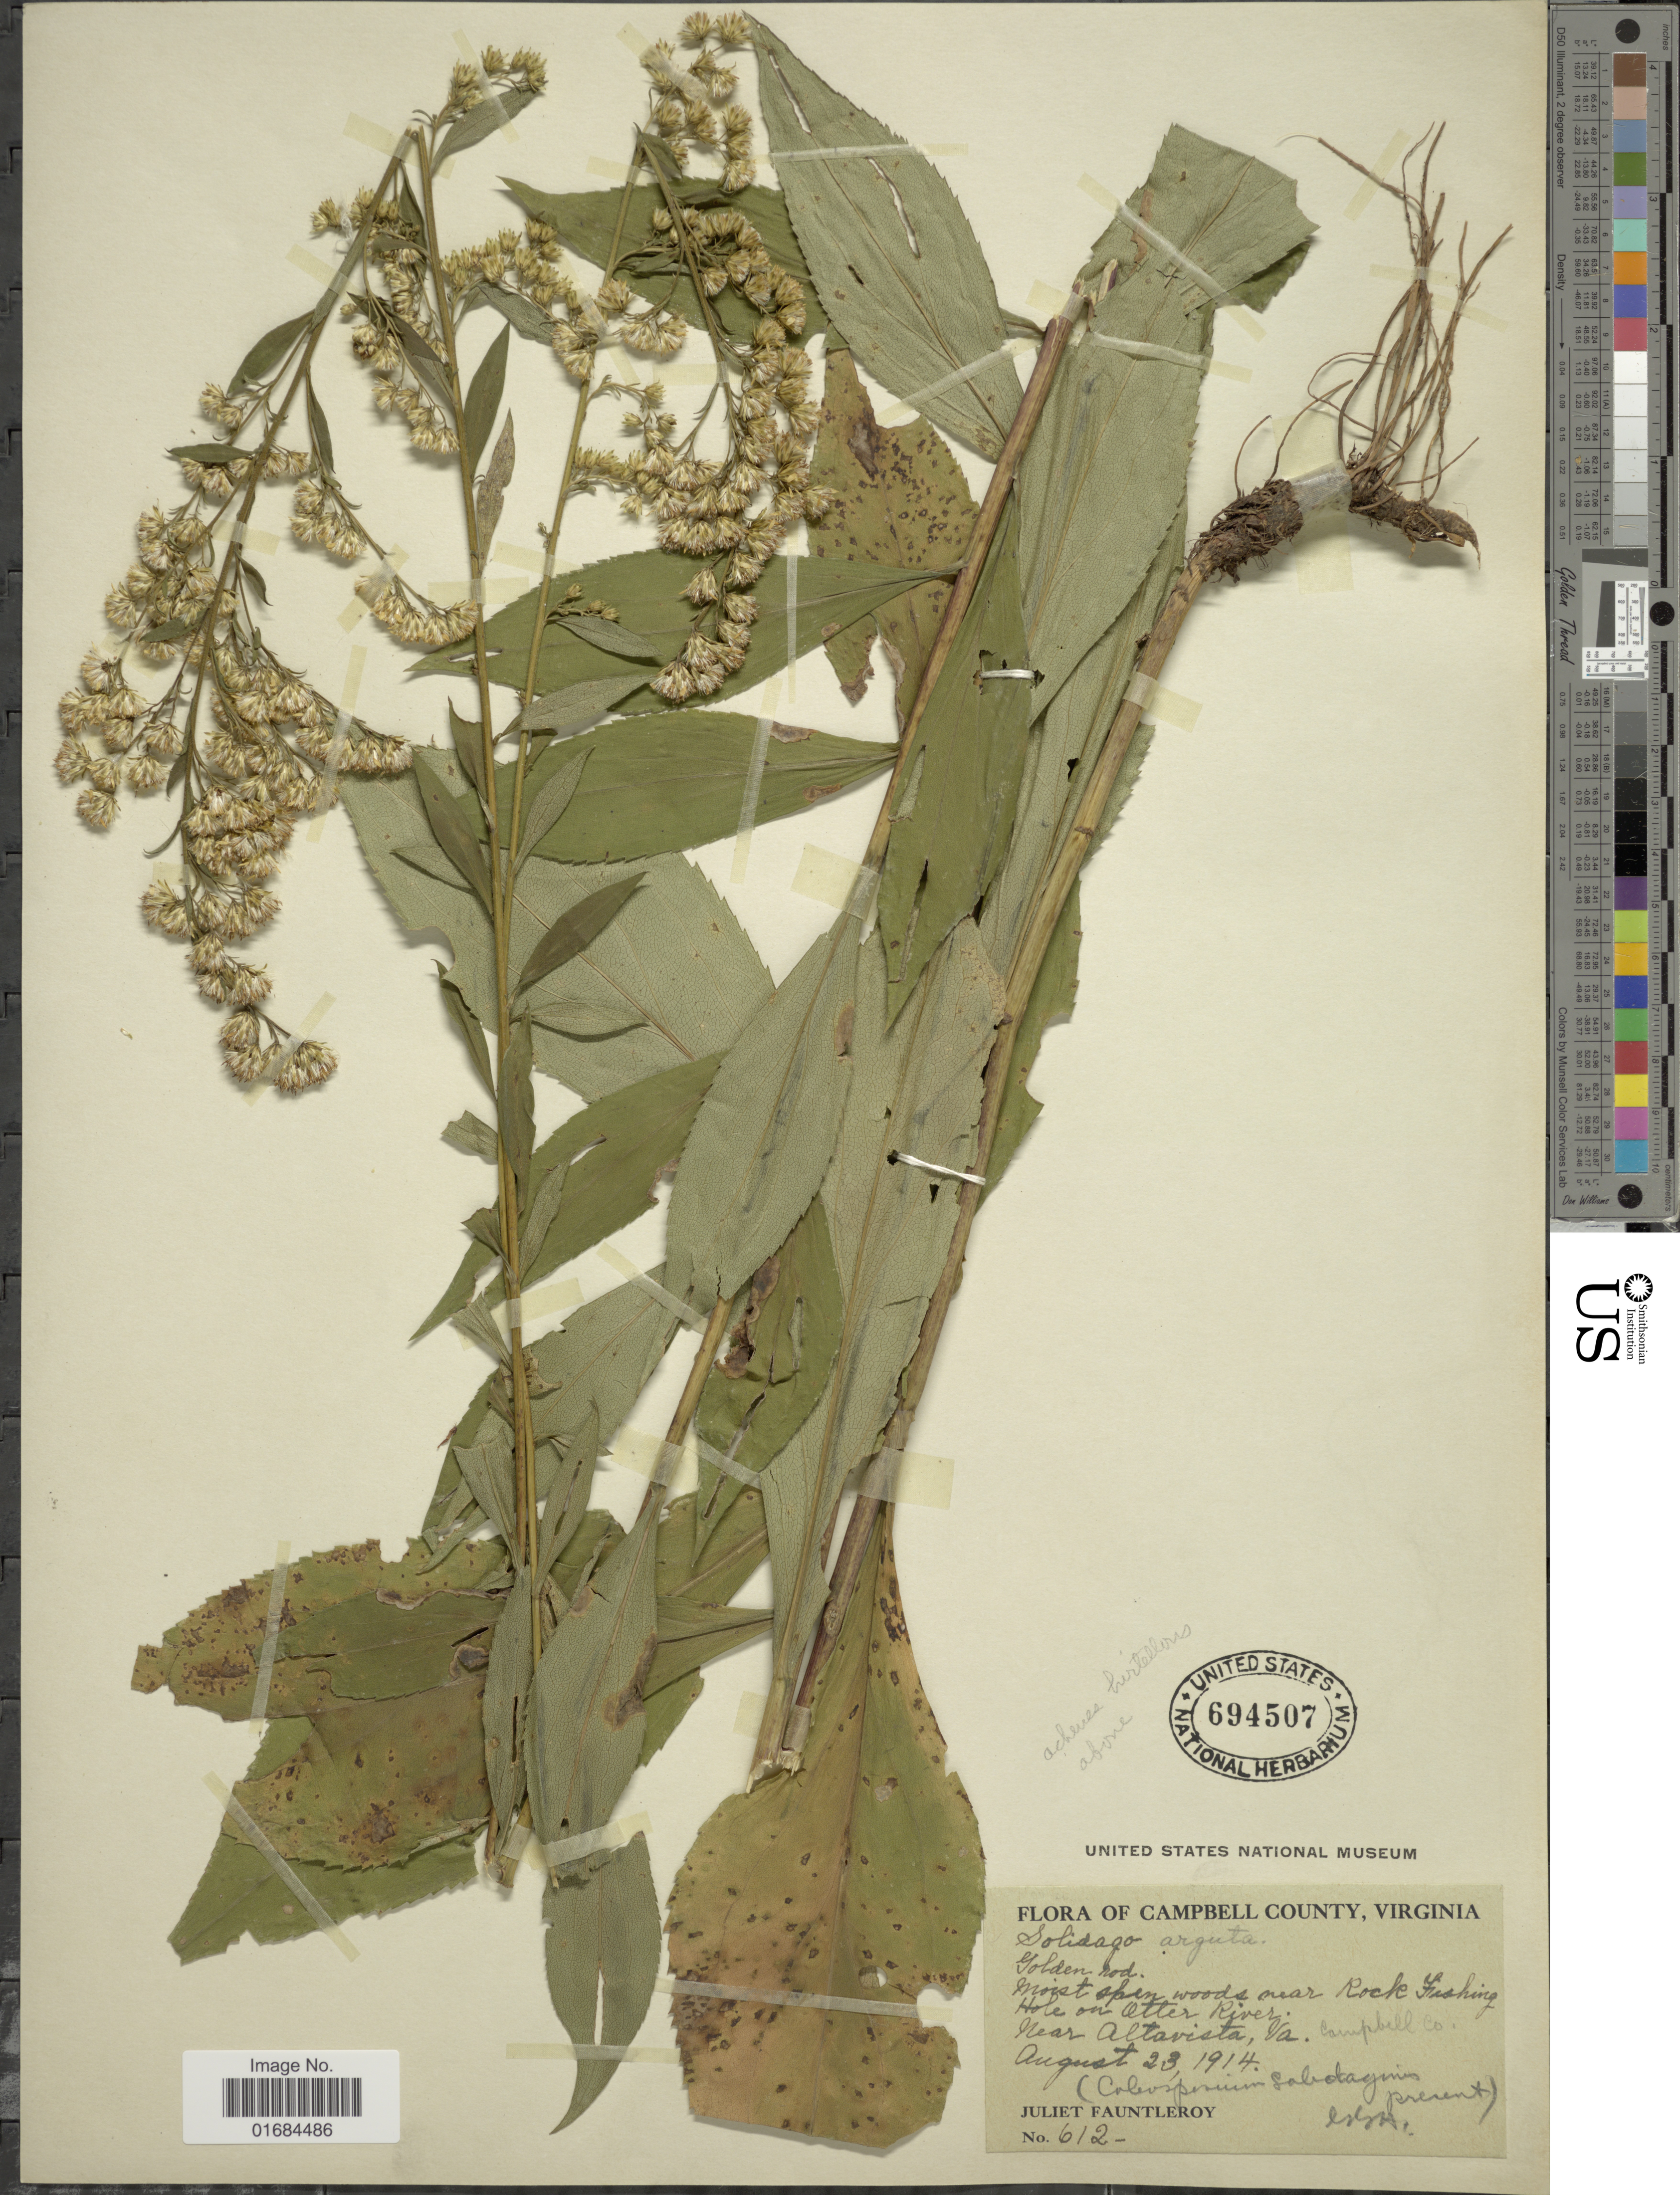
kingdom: Plantae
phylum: Tracheophyta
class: Magnoliopsida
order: Asterales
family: Asteraceae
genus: Solidago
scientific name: Solidago arguta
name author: Aiton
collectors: J. Fauntleroy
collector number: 612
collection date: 1914-08-23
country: United States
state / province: Virginia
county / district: Campbell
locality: Campbell County, Moist open woods near Rock Fishing Hole on Otter River, near Altavista.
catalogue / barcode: US 694507